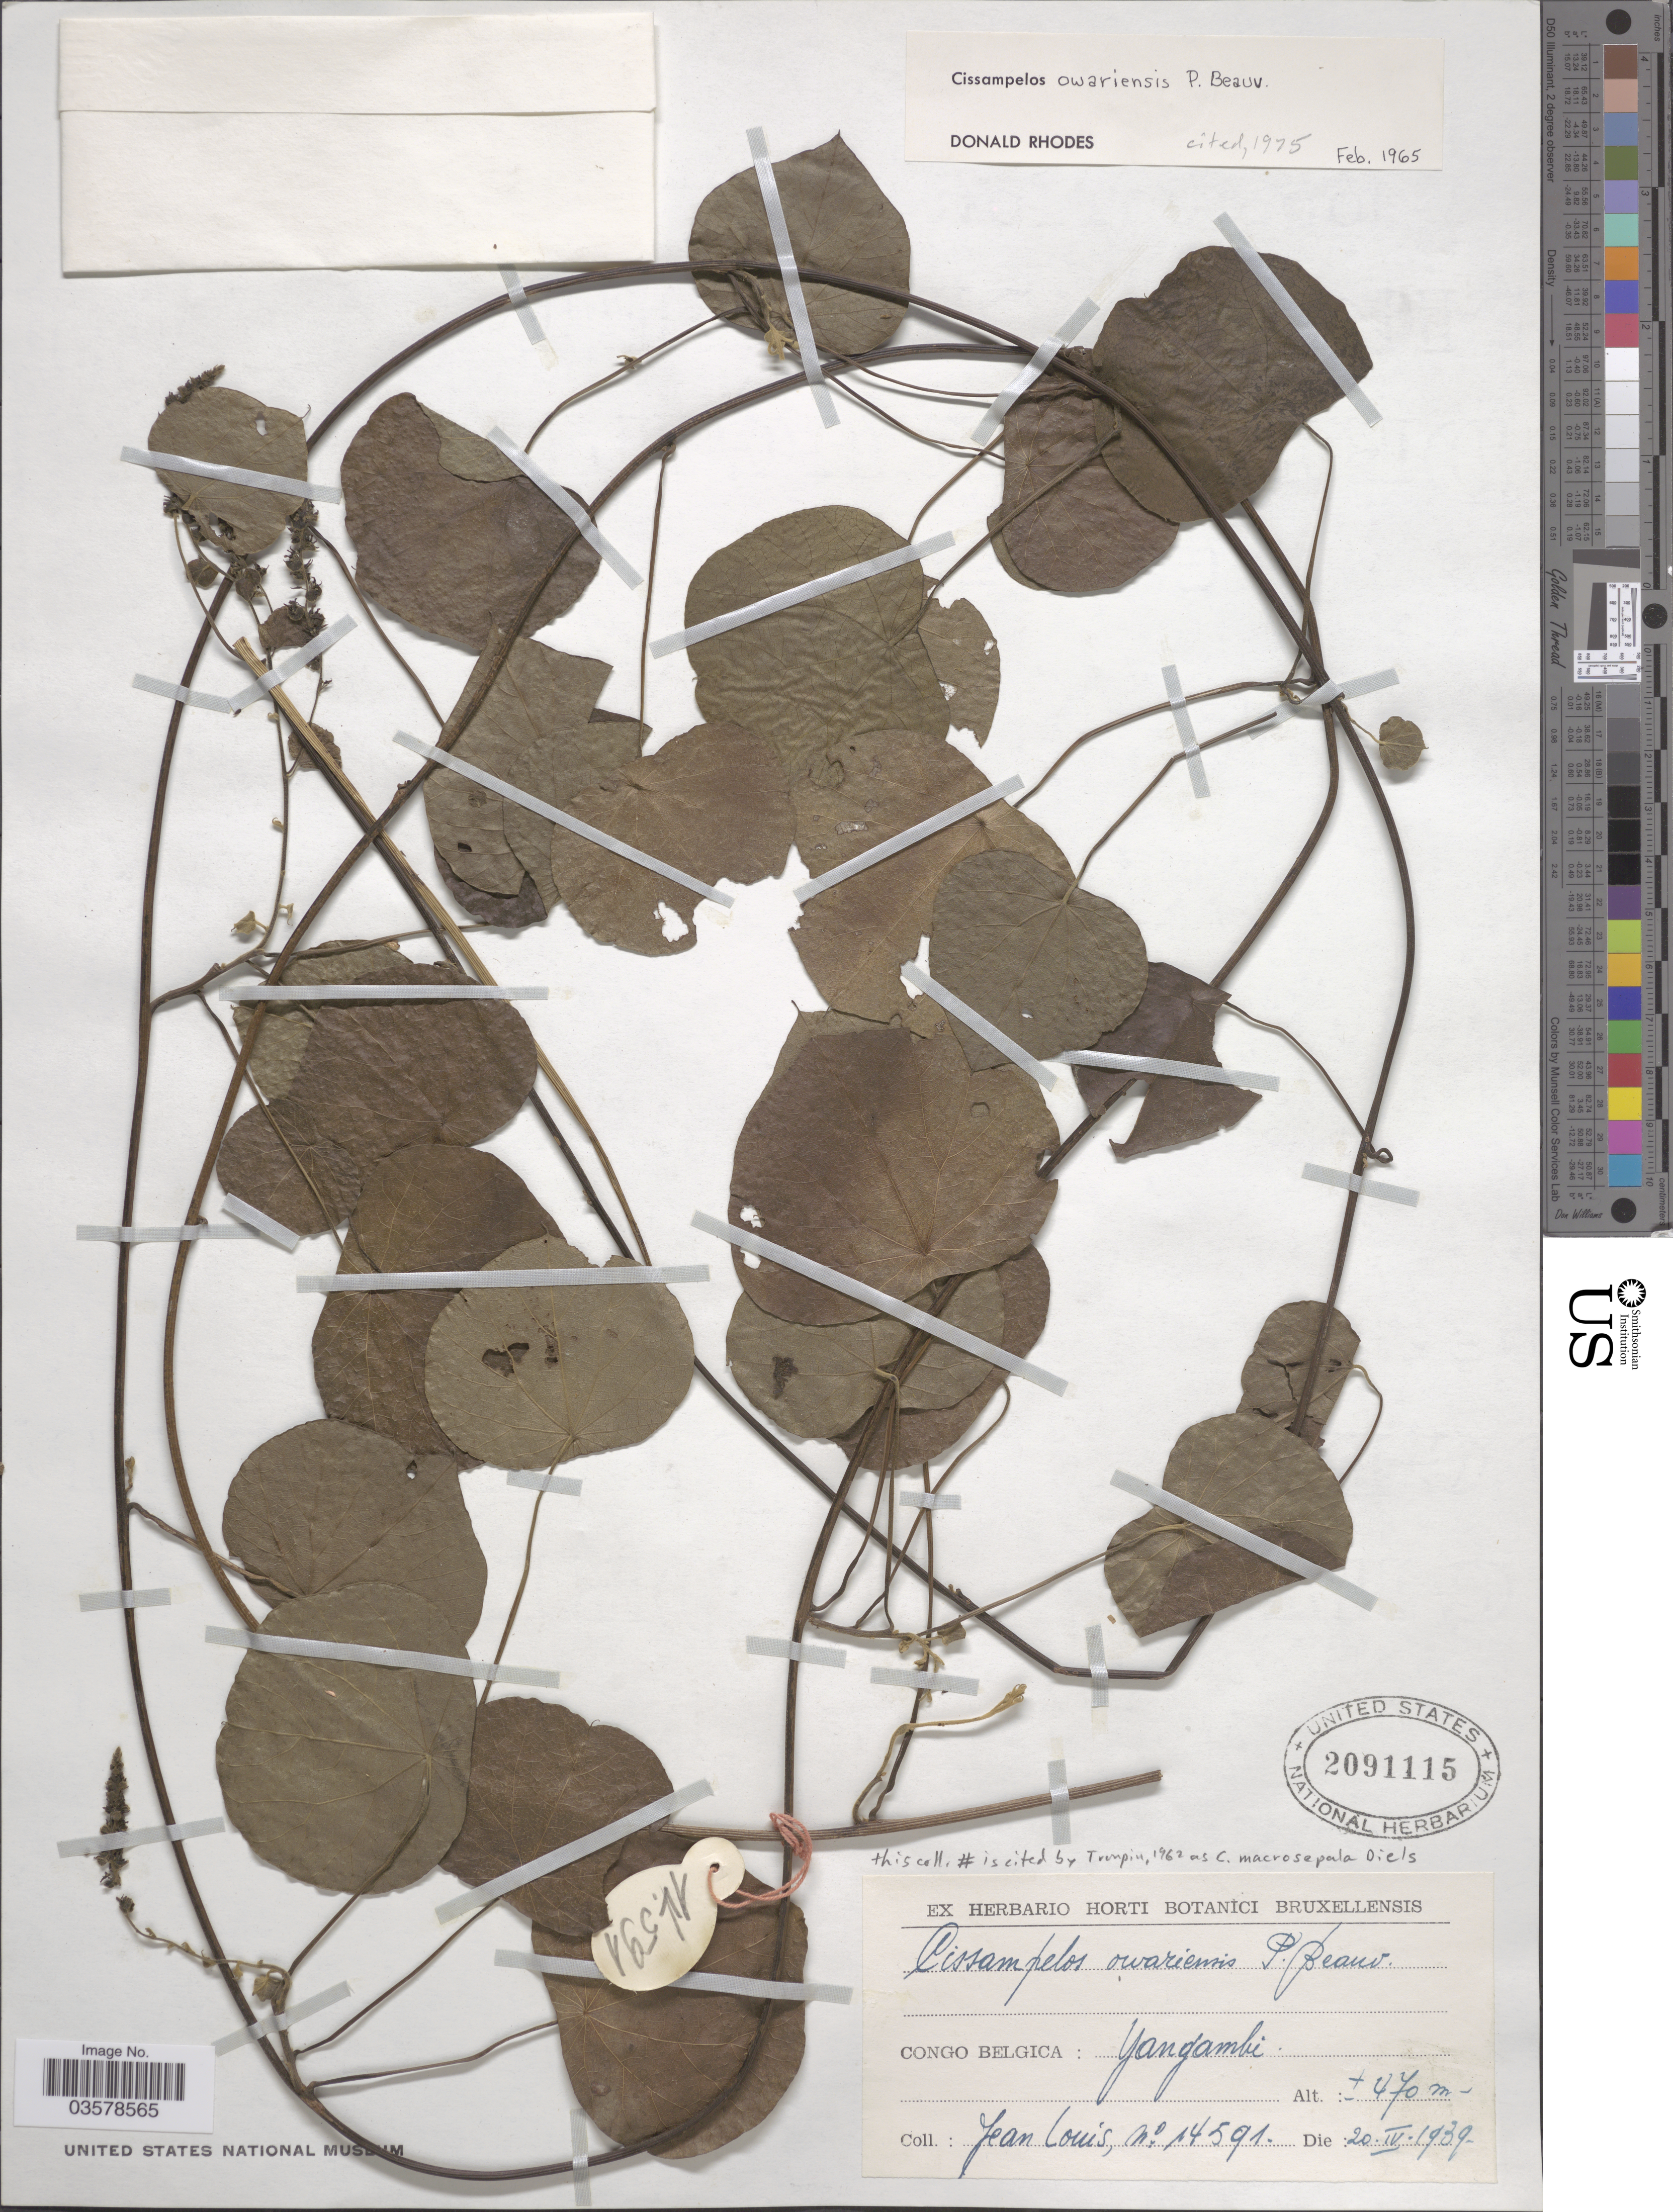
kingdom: Plantae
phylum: Tracheophyta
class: Magnoliopsida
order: Ranunculales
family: Menispermaceae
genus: Cissampelos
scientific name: Cissampelos owariensis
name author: P. Beauv. ex DC.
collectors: J. Louis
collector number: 14591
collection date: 1939-04-20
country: Congo, Democratic Republic of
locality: Congo Belgica: Yangambi.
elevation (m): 470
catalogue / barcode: US 2091115